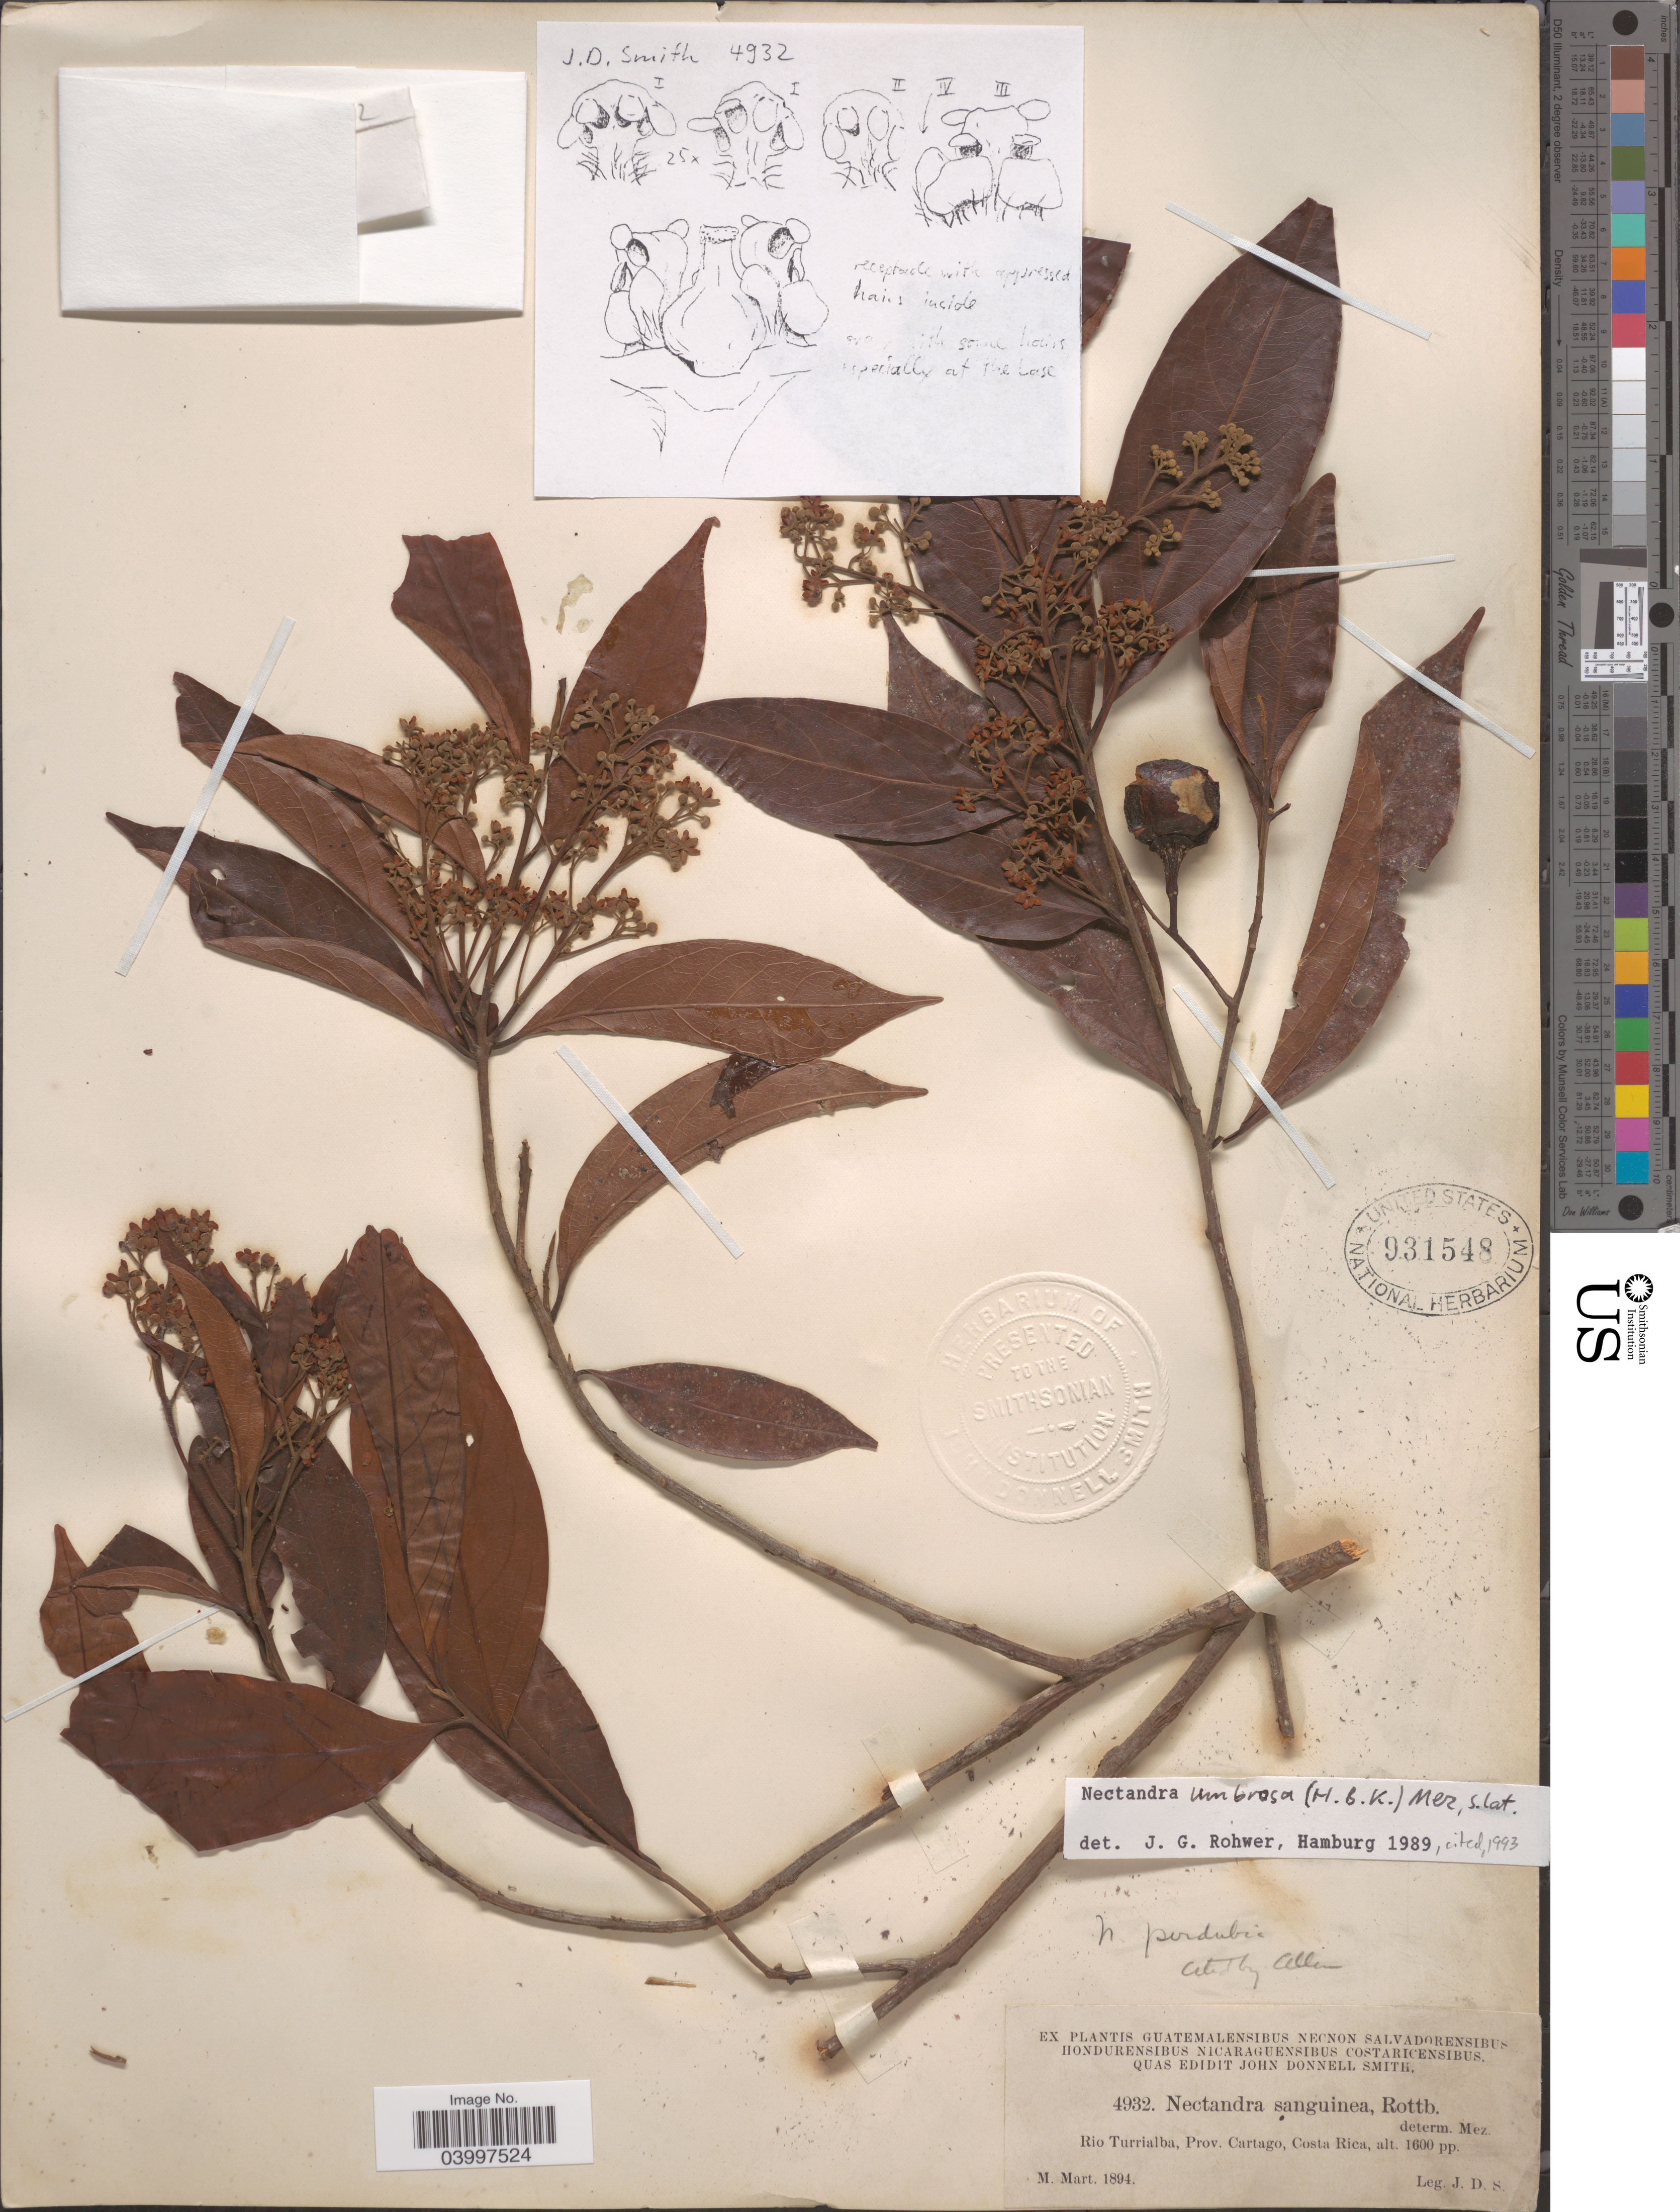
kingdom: Plantae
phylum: Tracheophyta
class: Magnoliopsida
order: Laurales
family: Lauraceae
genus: Nectandra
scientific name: Nectandra umbrosa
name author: (Kunth) Mez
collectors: J. Donnell Smith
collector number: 4932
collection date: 1894-03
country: Costa Rica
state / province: Cartago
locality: Rio Turrialba.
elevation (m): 488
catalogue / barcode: US 931548